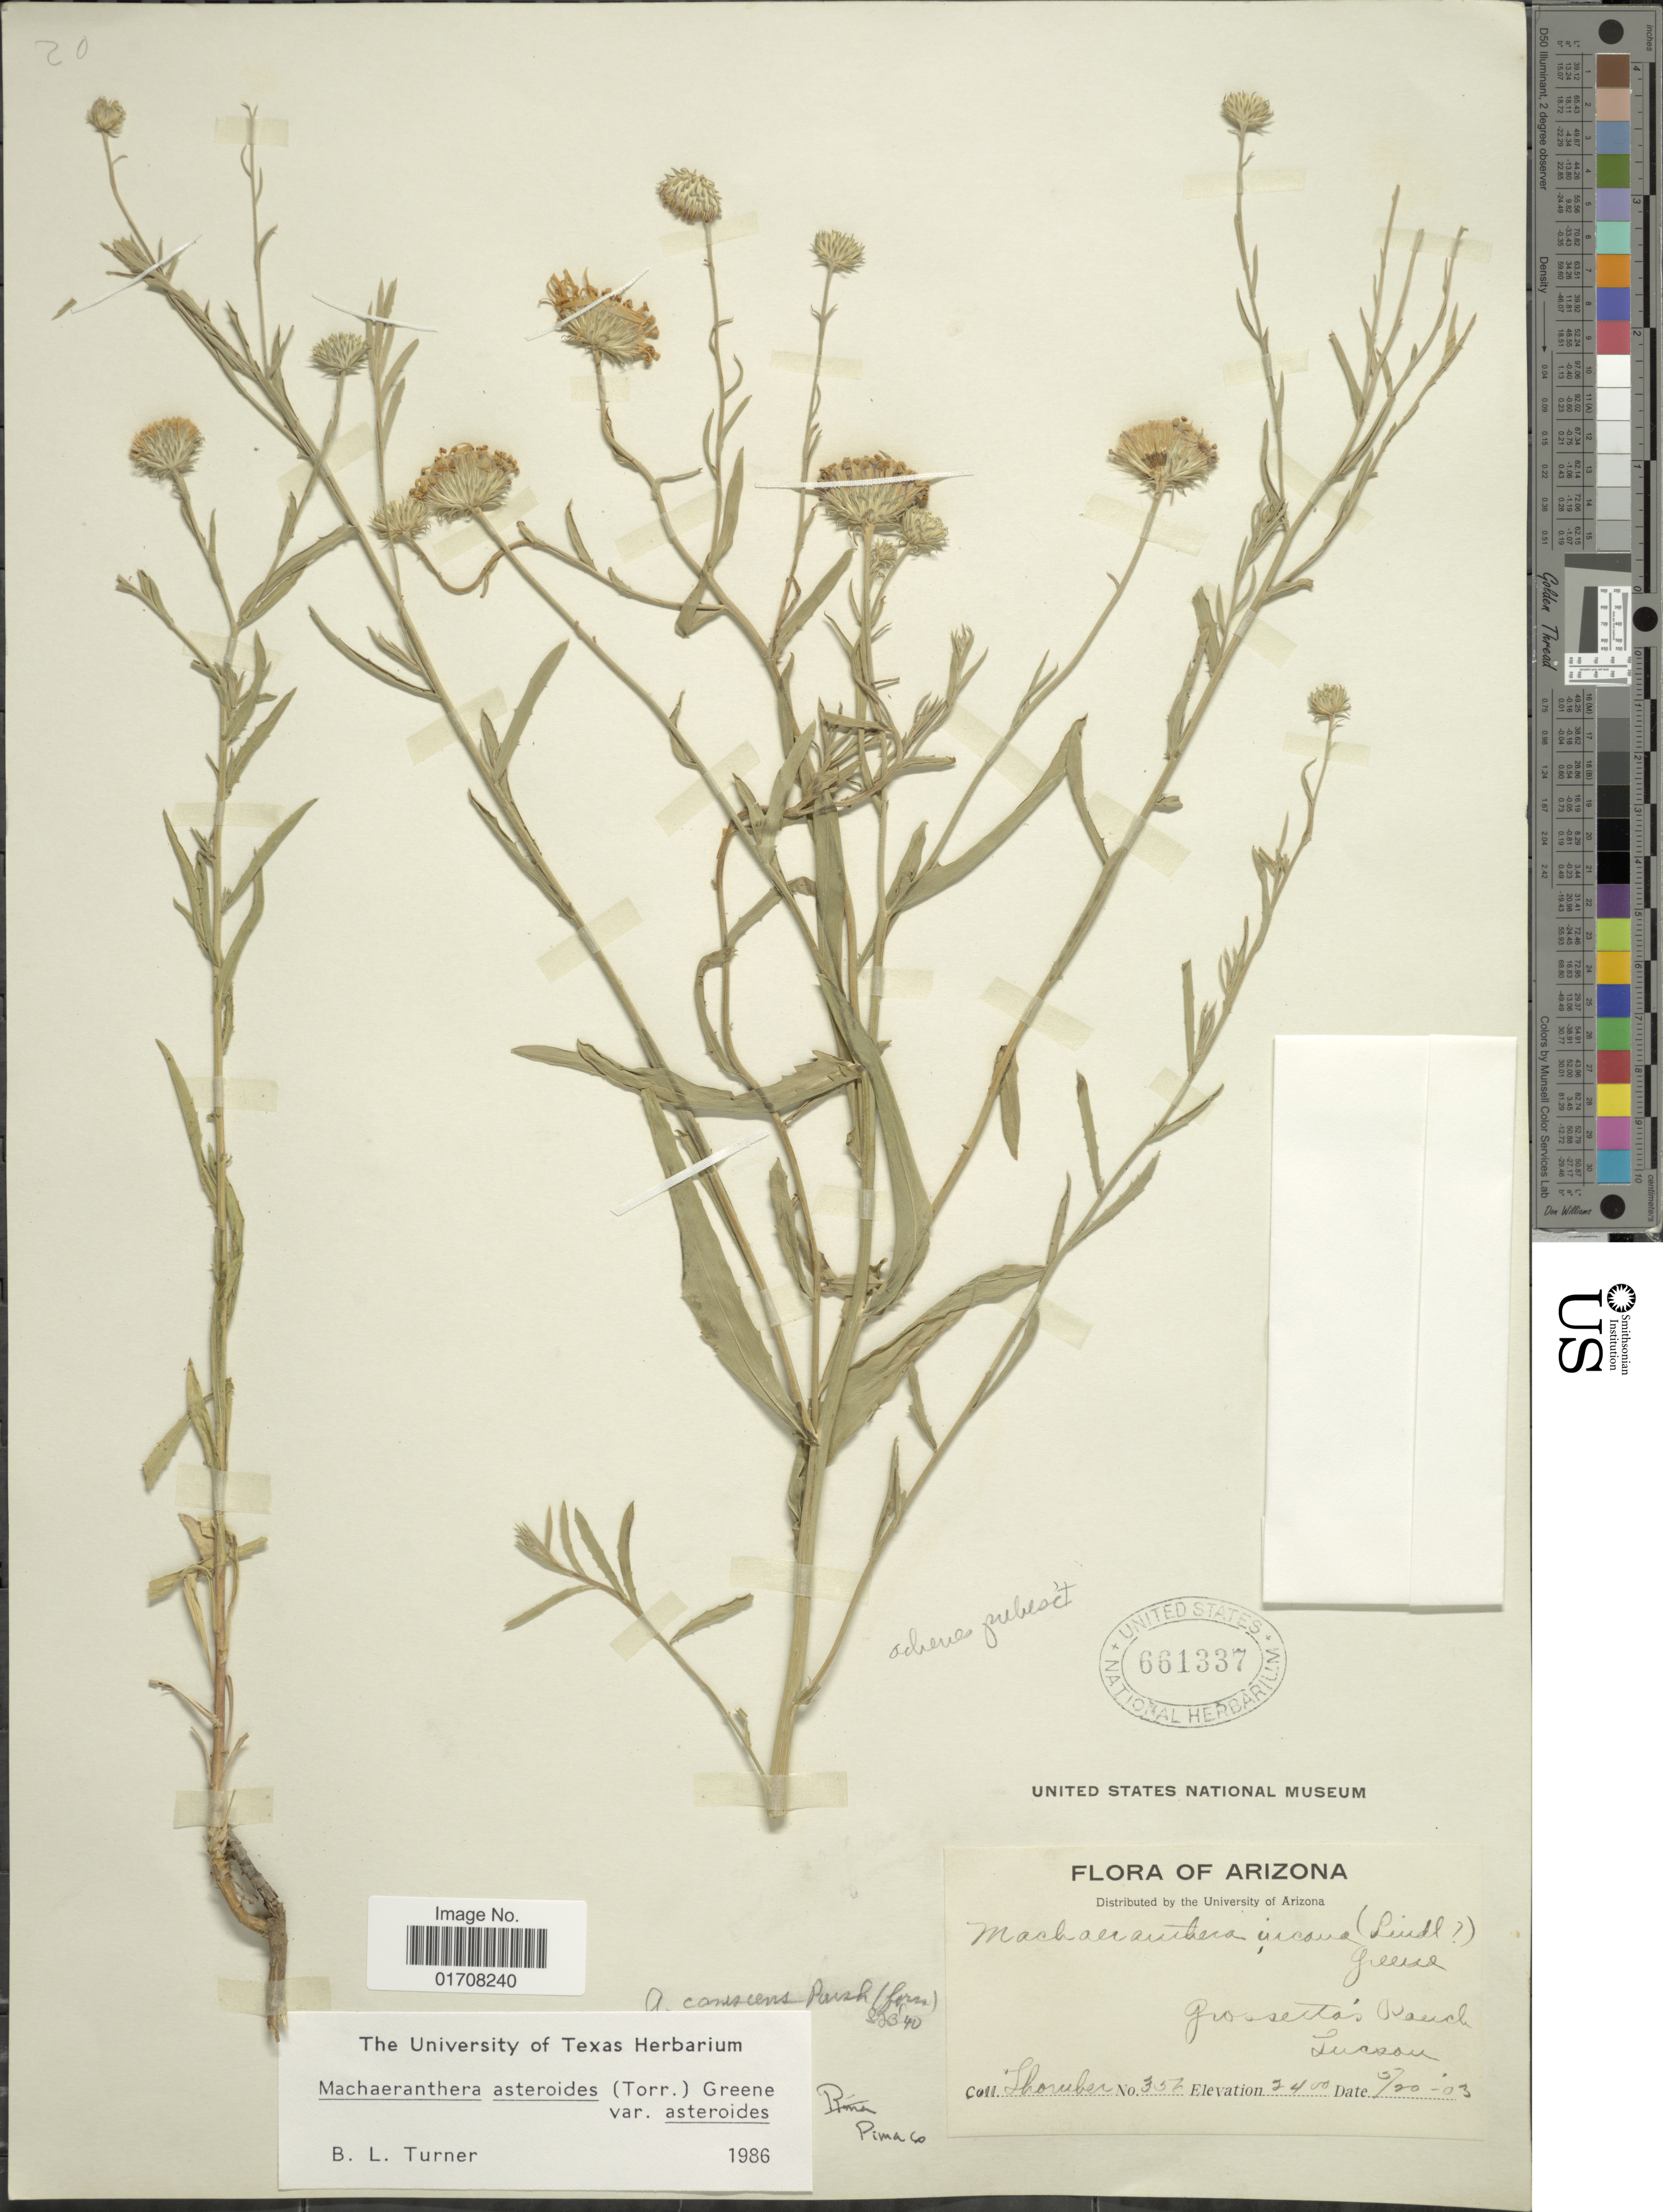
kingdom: Plantae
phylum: Tracheophyta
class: Magnoliopsida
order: Asterales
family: Asteraceae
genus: Machaeranthera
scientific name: Machaeranthera asteroides var. asteroides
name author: (Torr.) Greene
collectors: J. Thornber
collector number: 537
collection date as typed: Transcribed d/m/y: 20/5/3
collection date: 1903-05-20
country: United States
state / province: Arizona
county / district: Pima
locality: Grossetta Ranch Tucson, Pima Co.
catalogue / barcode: US 661337